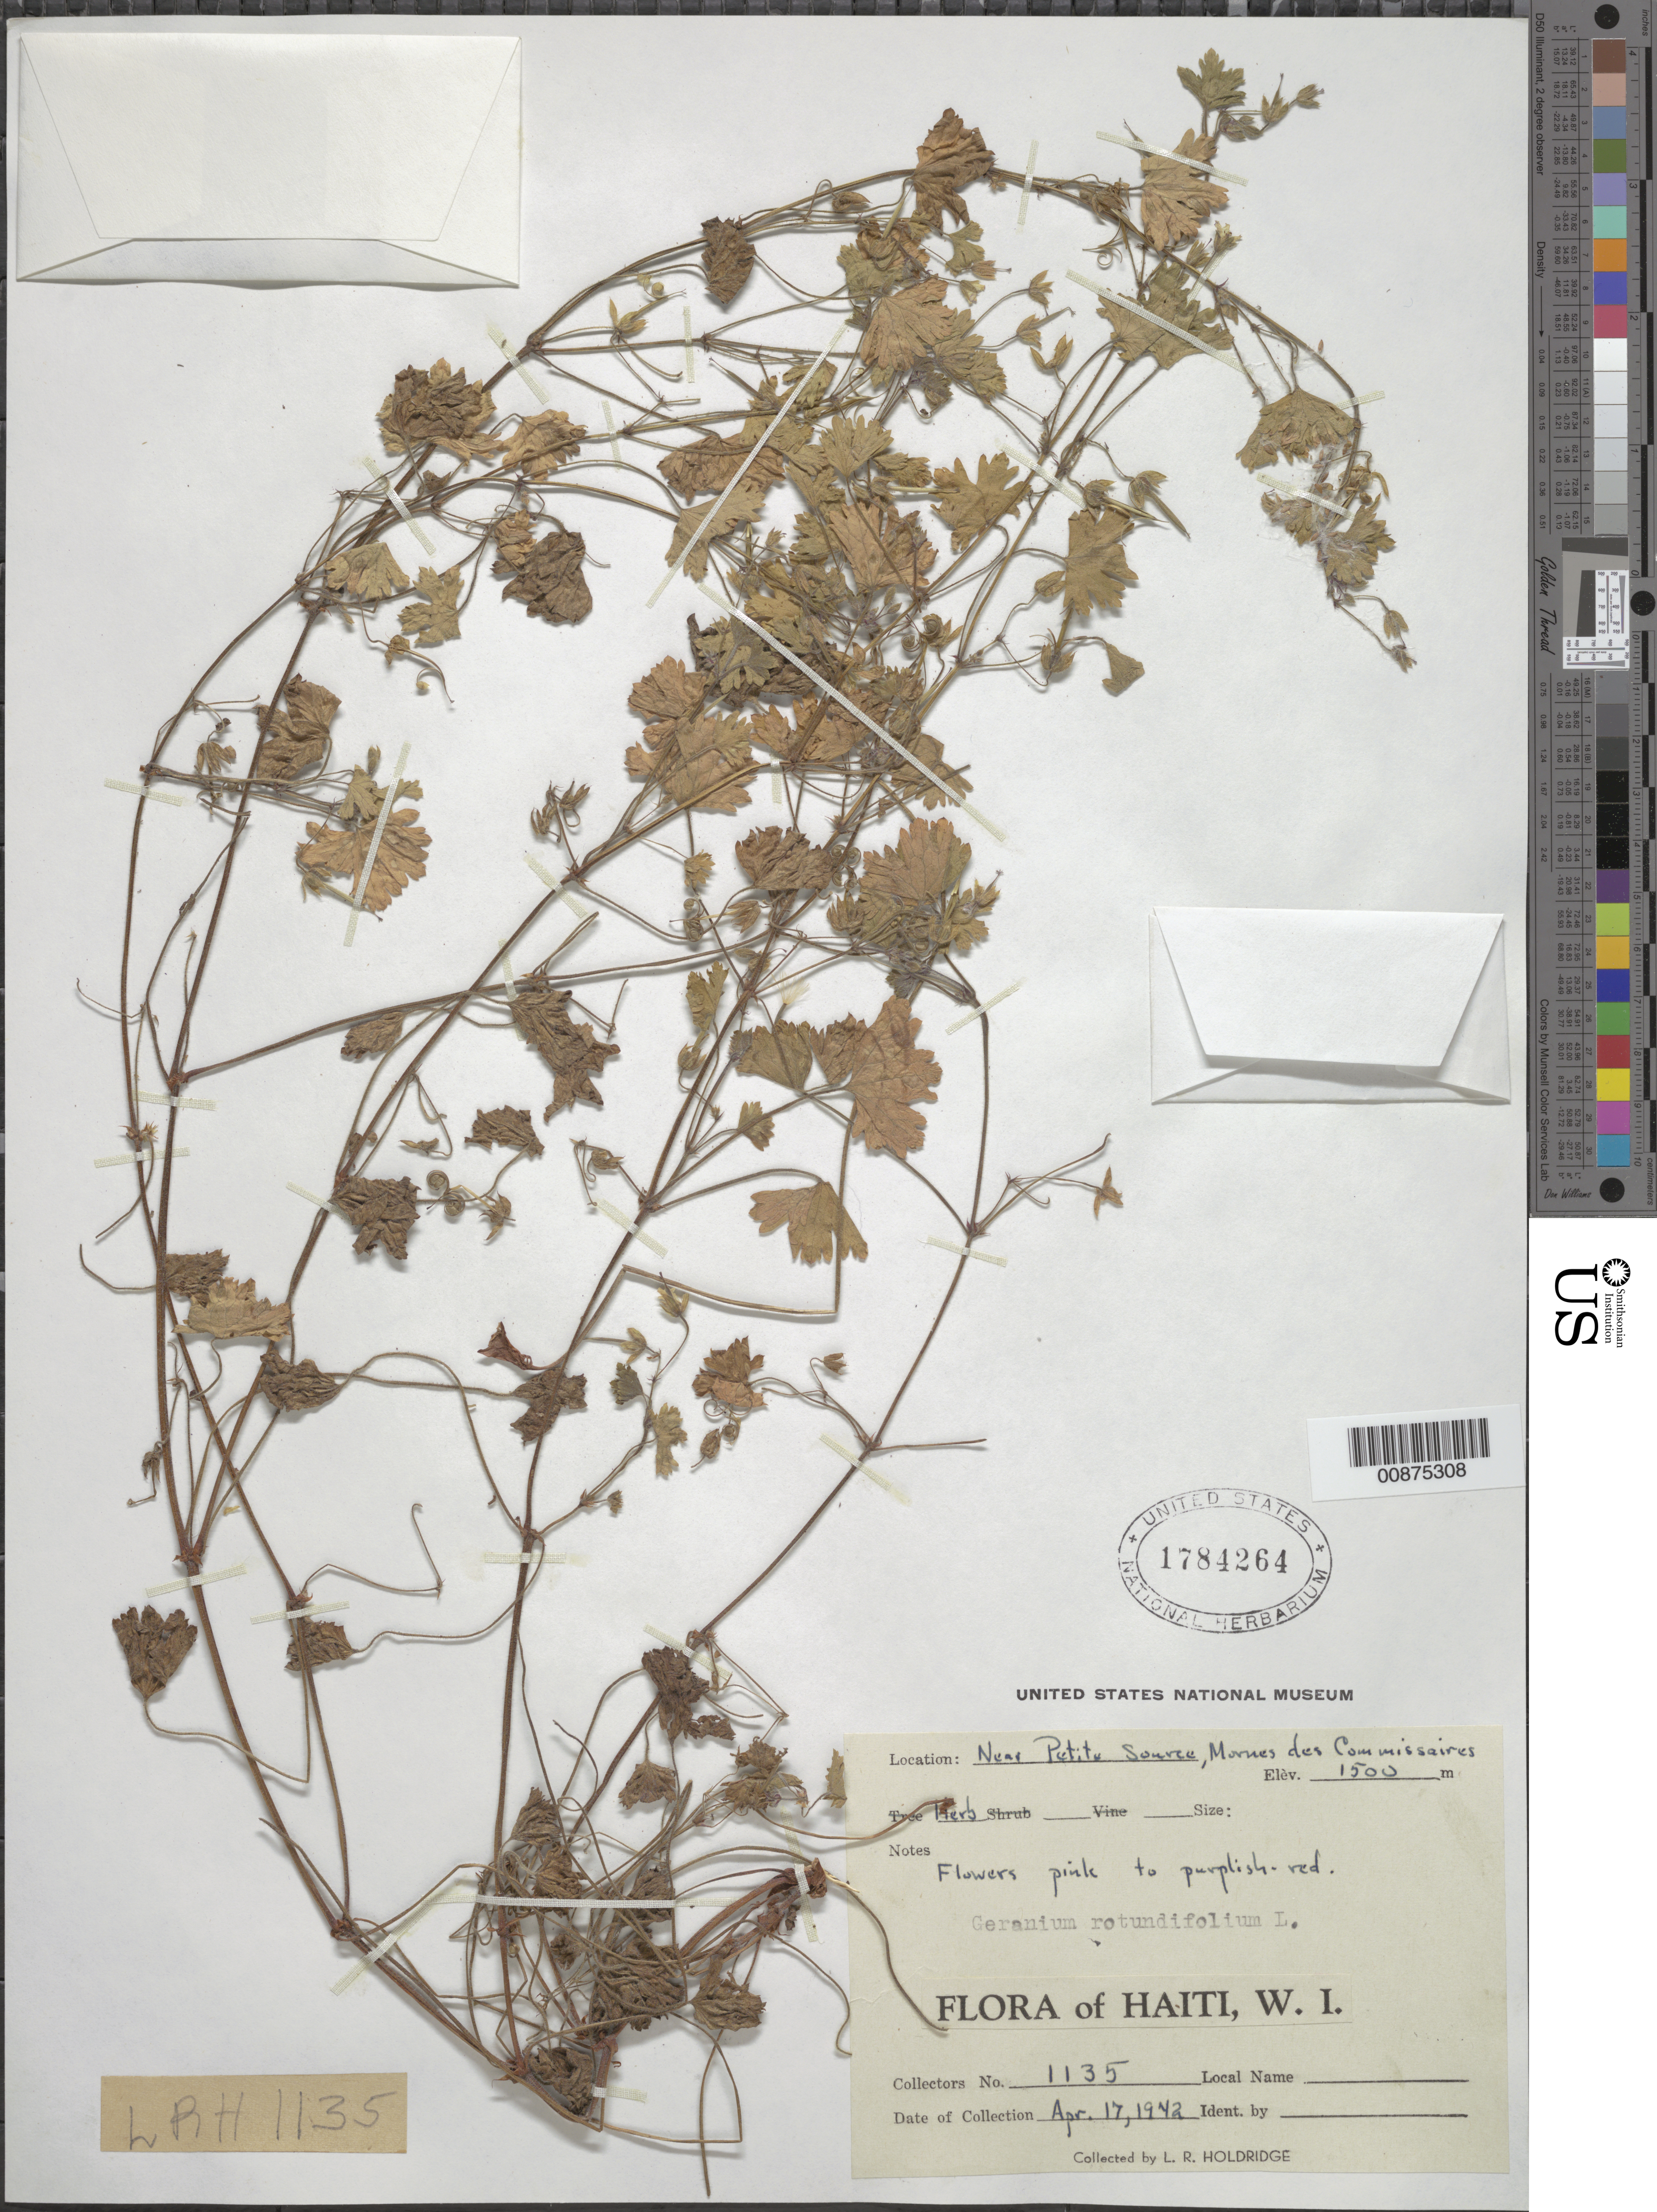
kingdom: Plantae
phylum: Tracheophyta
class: Magnoliopsida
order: Geraniales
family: Geraniaceae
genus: Geranium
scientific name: Geranium rotundifolium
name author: L.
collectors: L. Holdridge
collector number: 1135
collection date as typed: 17 Apr 1942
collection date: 1942-04-17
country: Haiti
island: Hispaniola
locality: Near Petite Source, Mornes des Commissaires.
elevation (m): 1500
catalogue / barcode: US 1784264